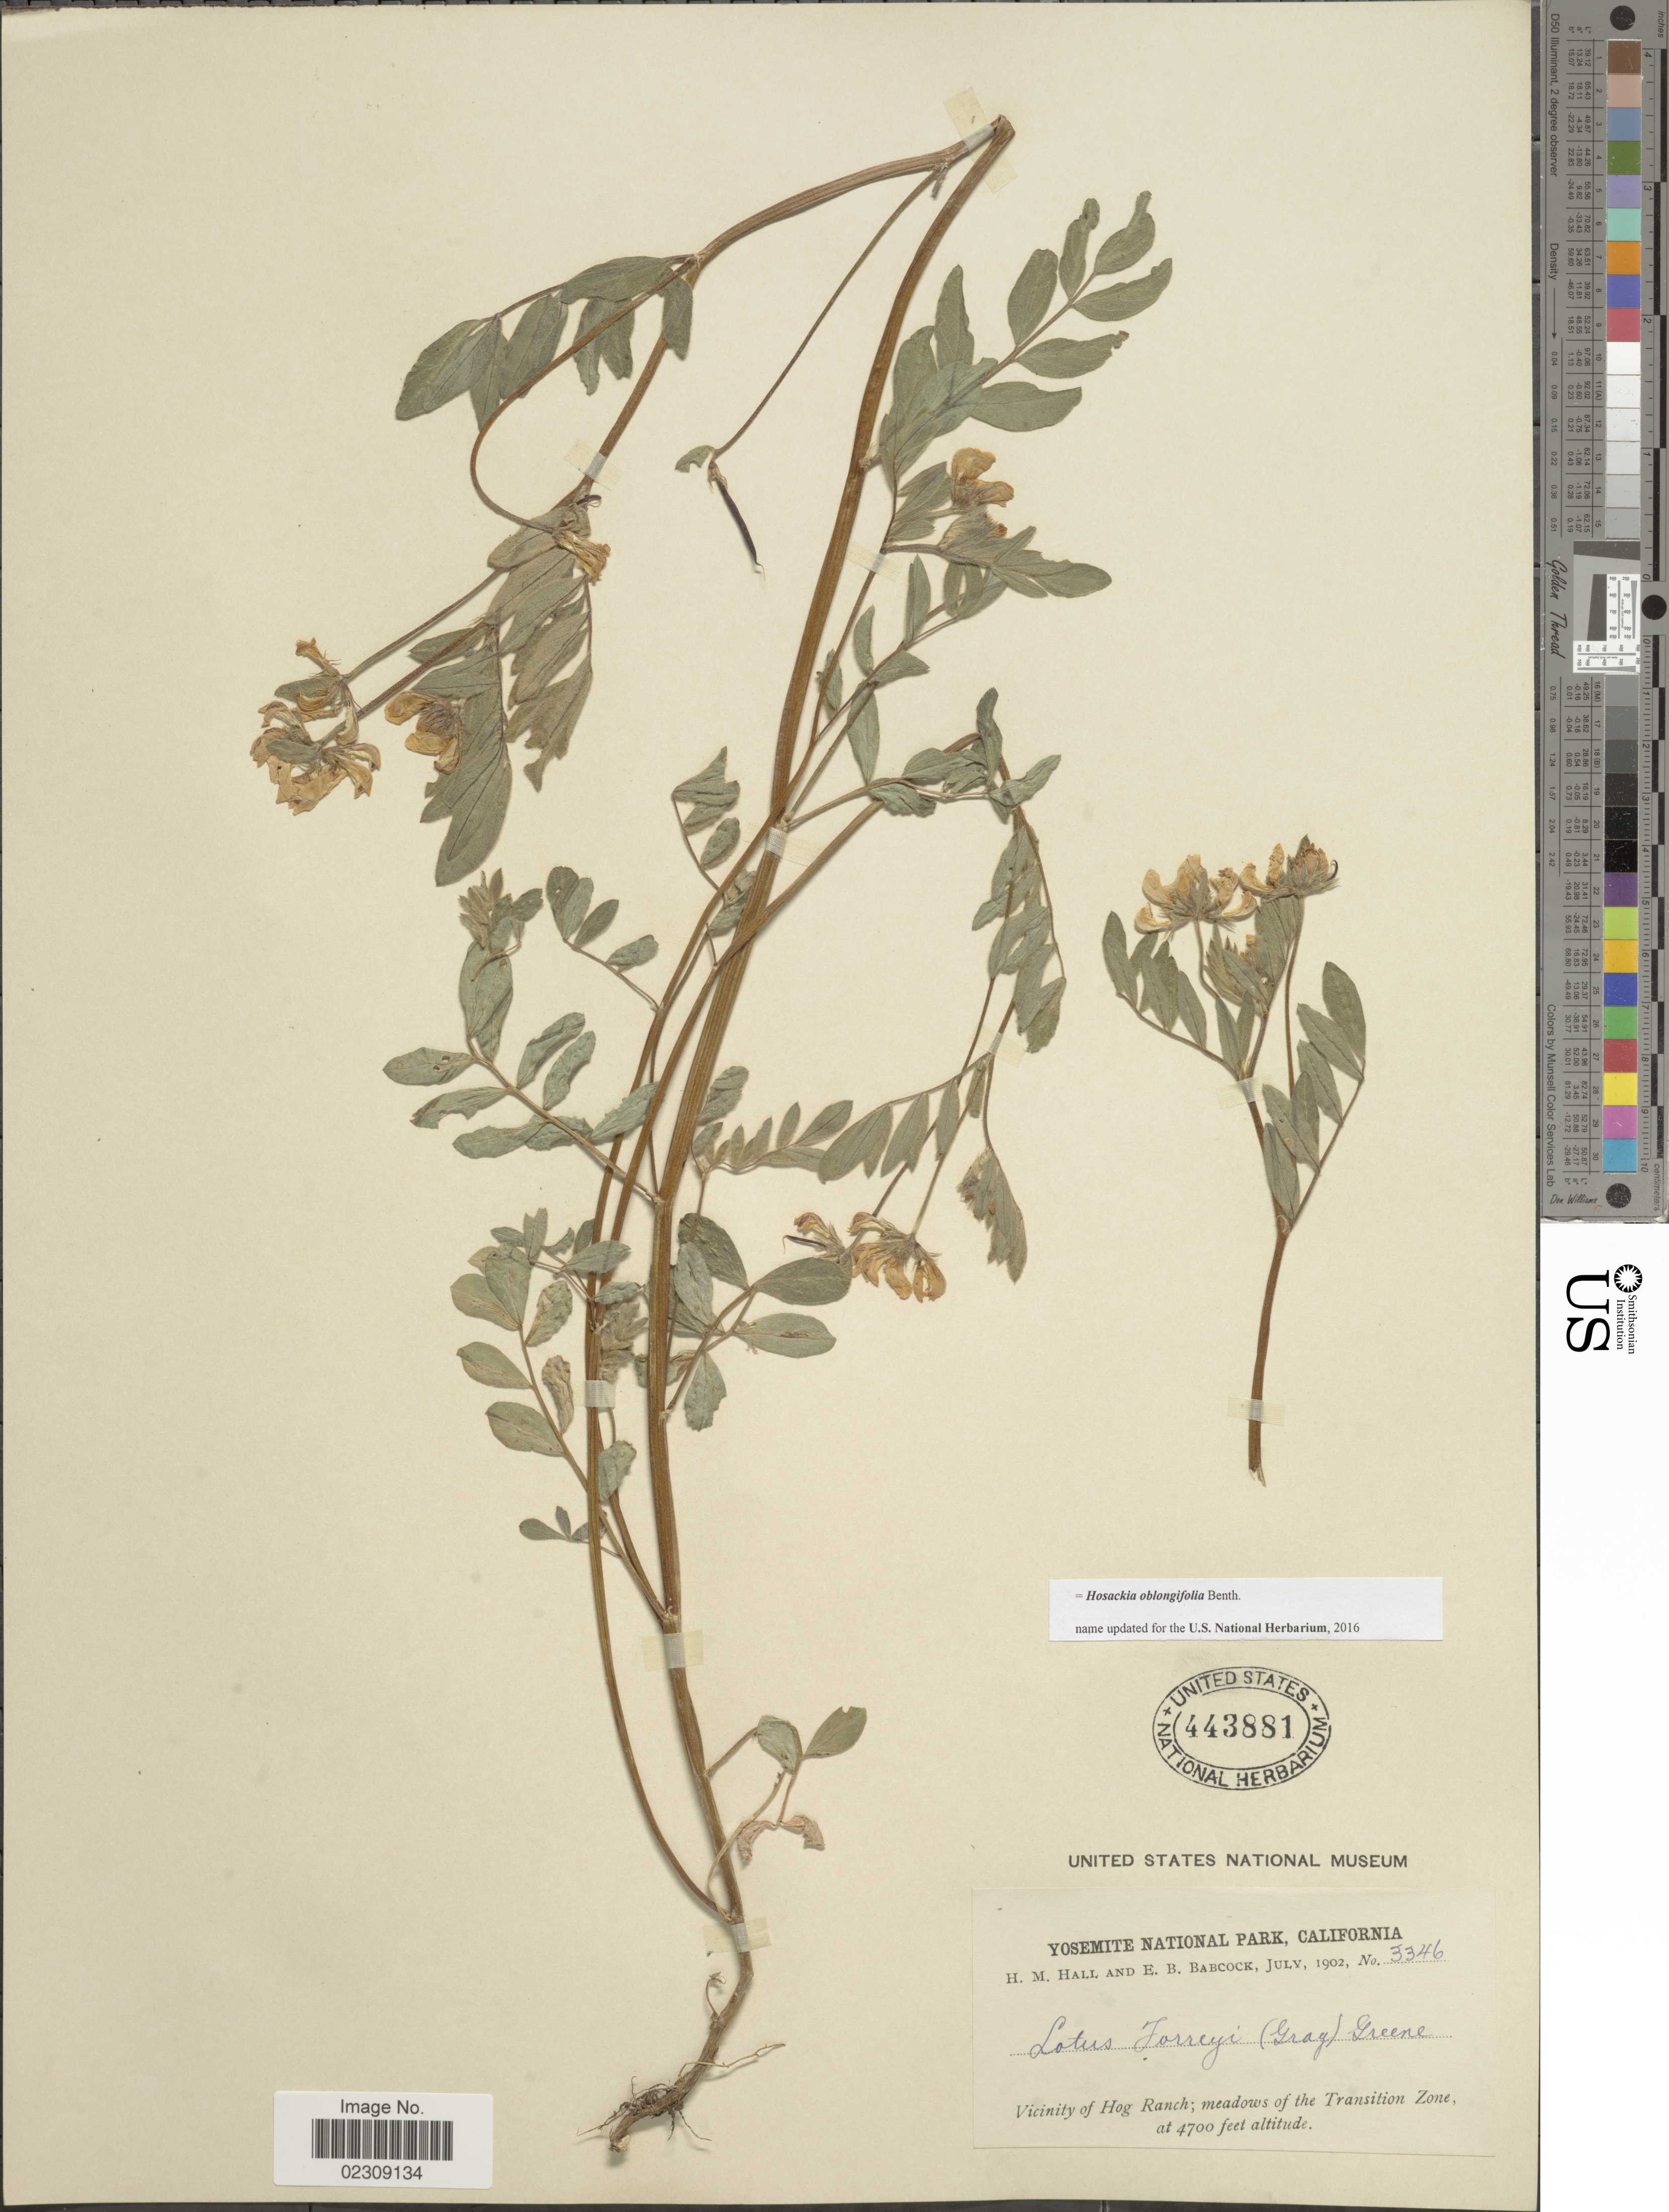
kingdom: Plantae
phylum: Tracheophyta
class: Magnoliopsida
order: Fabales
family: Fabaceae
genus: Hosackia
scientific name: Hosackia oblongifolia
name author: Benth.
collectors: H. M. Hall & E. B. Babcock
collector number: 3346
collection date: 1902-07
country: United States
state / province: California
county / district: Mariposa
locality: Yosemite National Park, Vicinity of Hog Ranch; meadows of the Transition Zone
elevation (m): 1433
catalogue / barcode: US 443881